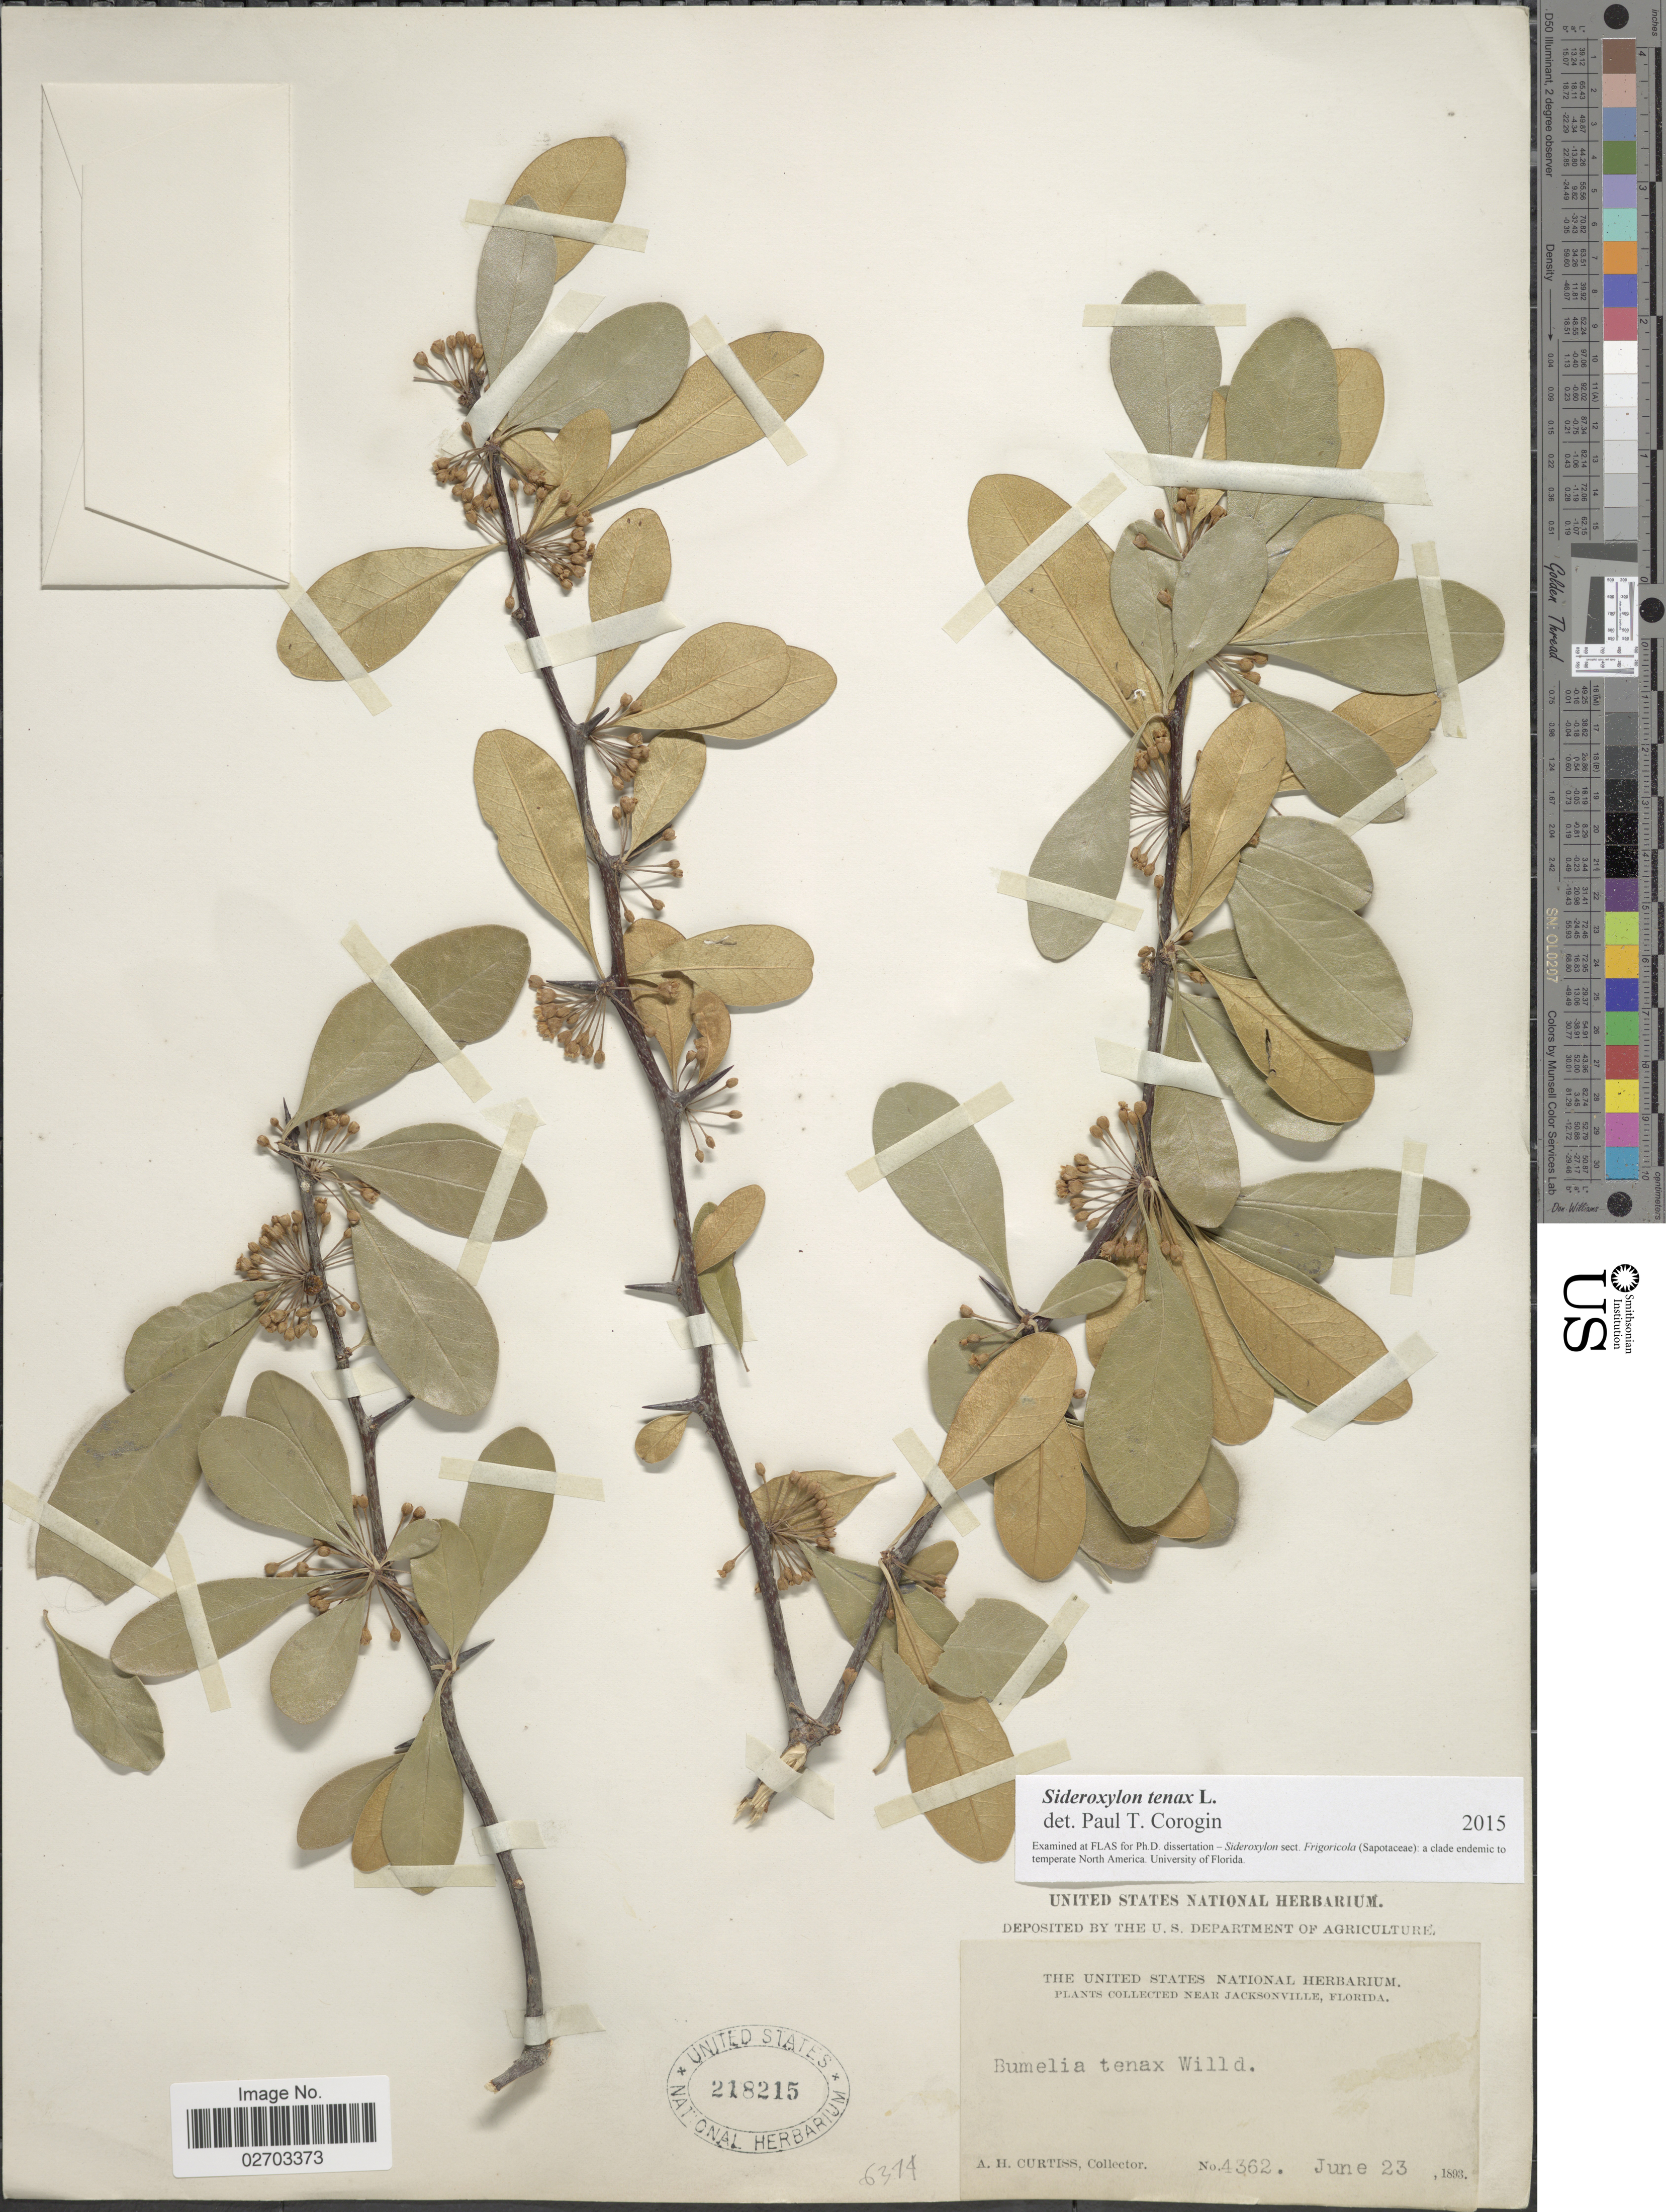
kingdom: Plantae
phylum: Tracheophyta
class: Magnoliopsida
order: Ericales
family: Sapotaceae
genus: Sideroxylon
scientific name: Sideroxylon tenax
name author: L.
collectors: A. H. Curtiss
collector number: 4362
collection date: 1893-06-23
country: United States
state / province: Florida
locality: Near Jacksonville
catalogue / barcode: US 218215